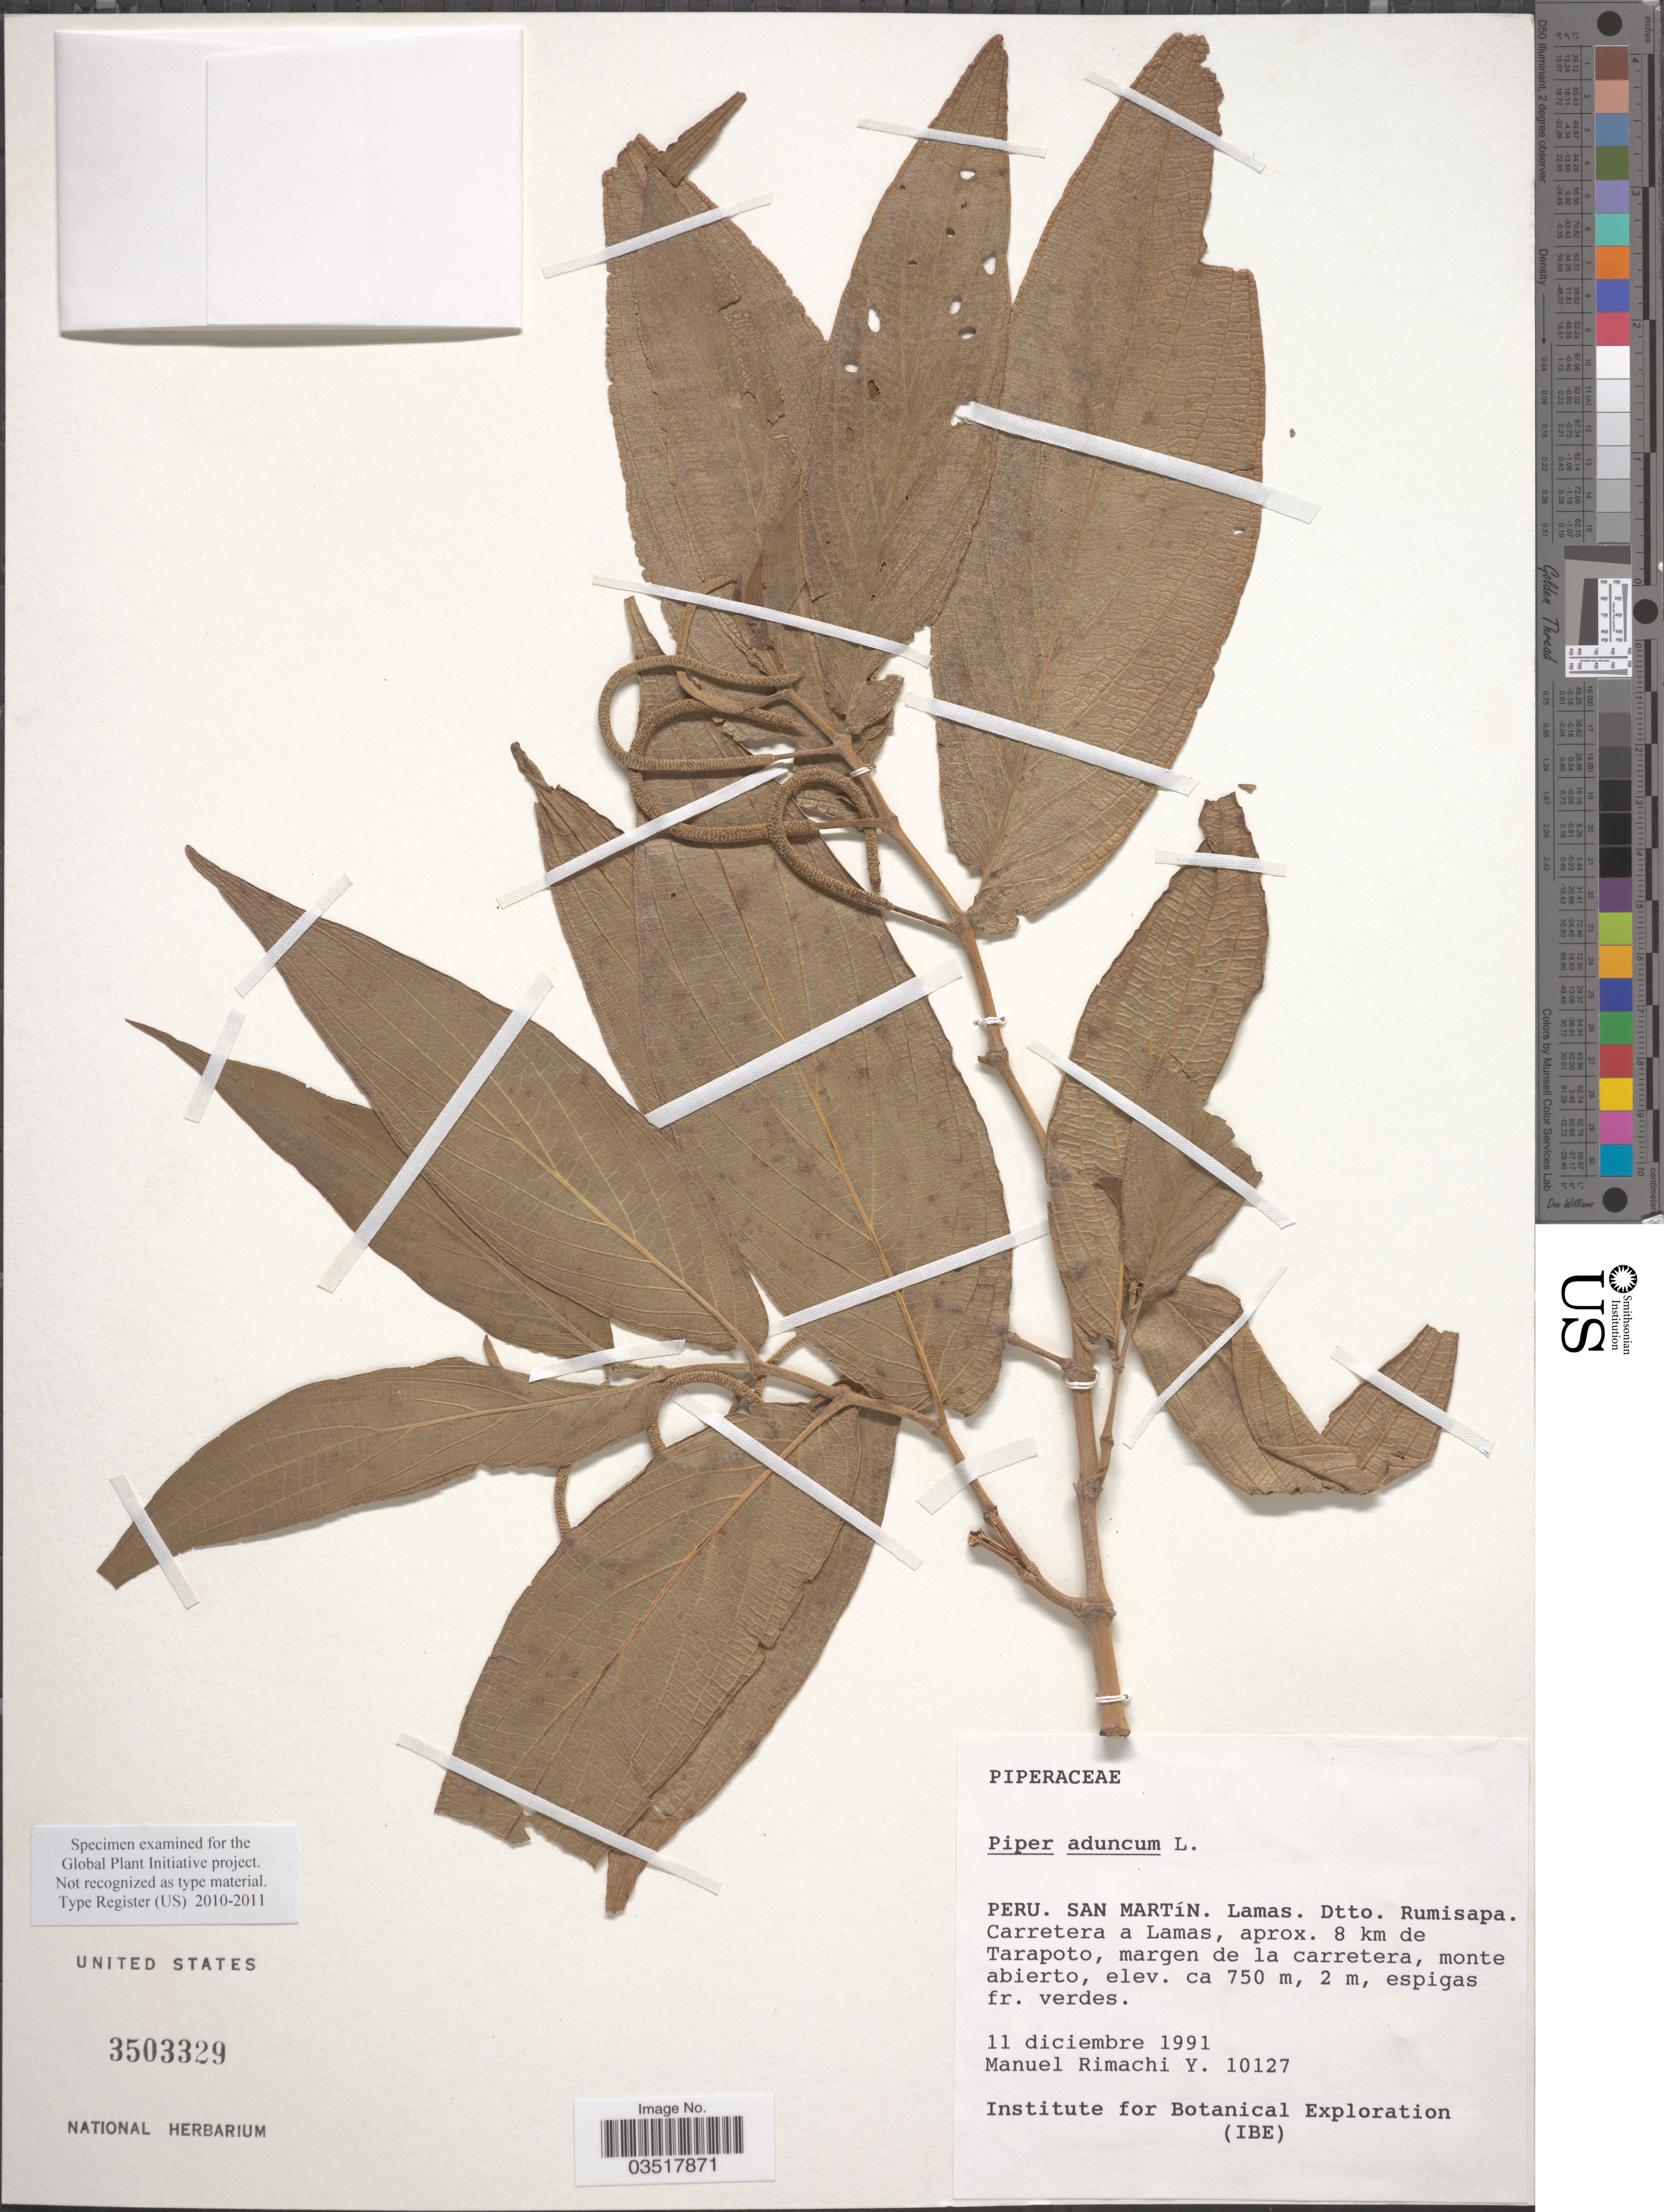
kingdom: Plantae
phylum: Tracheophyta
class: Magnoliopsida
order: Piperales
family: Piperaceae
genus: Piper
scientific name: Piper aduncum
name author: L.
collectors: M. Rimachi Y.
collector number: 10127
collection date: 1991-12-11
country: Peru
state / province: San Martín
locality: Lamas. Dtto. Rumisapa. Carretera a Lamas, aprox. 8 km de Tarapoto, margen de la carretera, monte abierto.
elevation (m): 750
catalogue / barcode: US 3503329